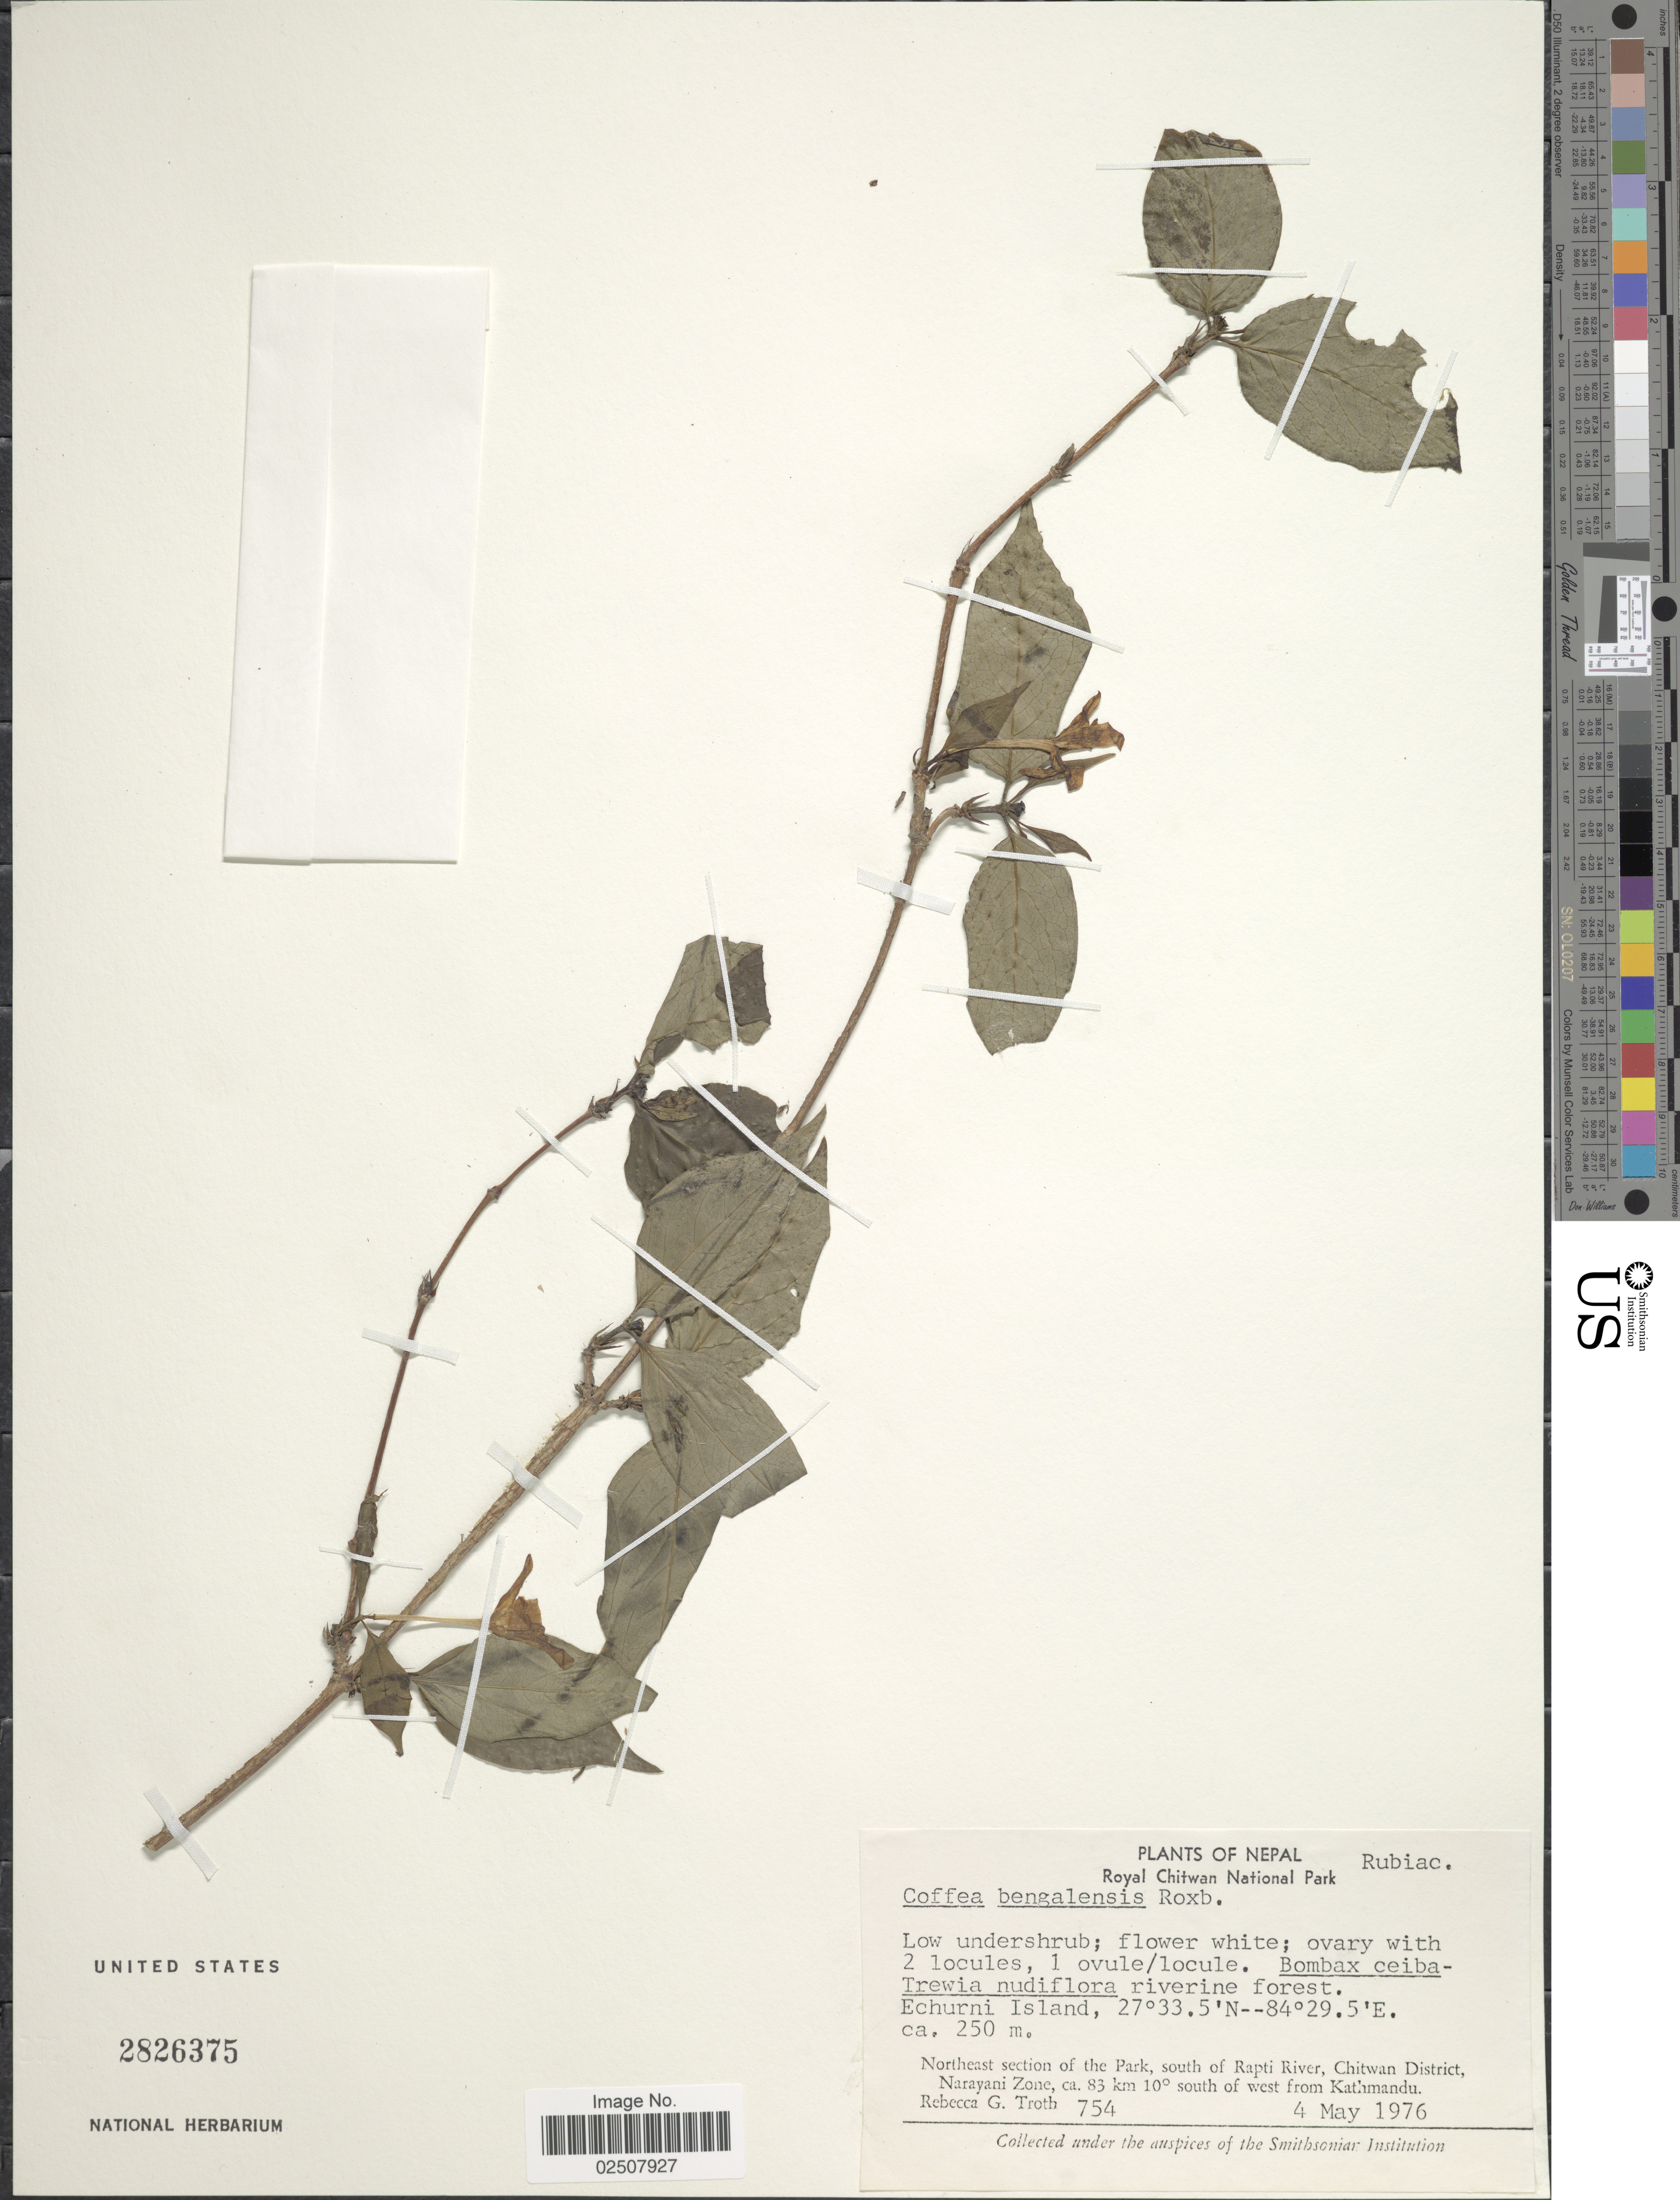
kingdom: Plantae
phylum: Tracheophyta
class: Magnoliopsida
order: Gentianales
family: Rubiaceae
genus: Coffea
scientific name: Coffea benghalensis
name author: B. Heyne ex Roth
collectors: R. Troth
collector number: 754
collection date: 1976-05-04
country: Nepal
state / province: Rapti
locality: Royal Chitwan National Park, Bombax ceiba-Trewia nudiflora riverine forest, Echurni Island, Northeast section of the Park, south of Rapti River, Chitwan District, Narayani Zone, ca. 83 km 10° south of west from Kathmandu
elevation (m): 250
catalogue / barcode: US 2826375